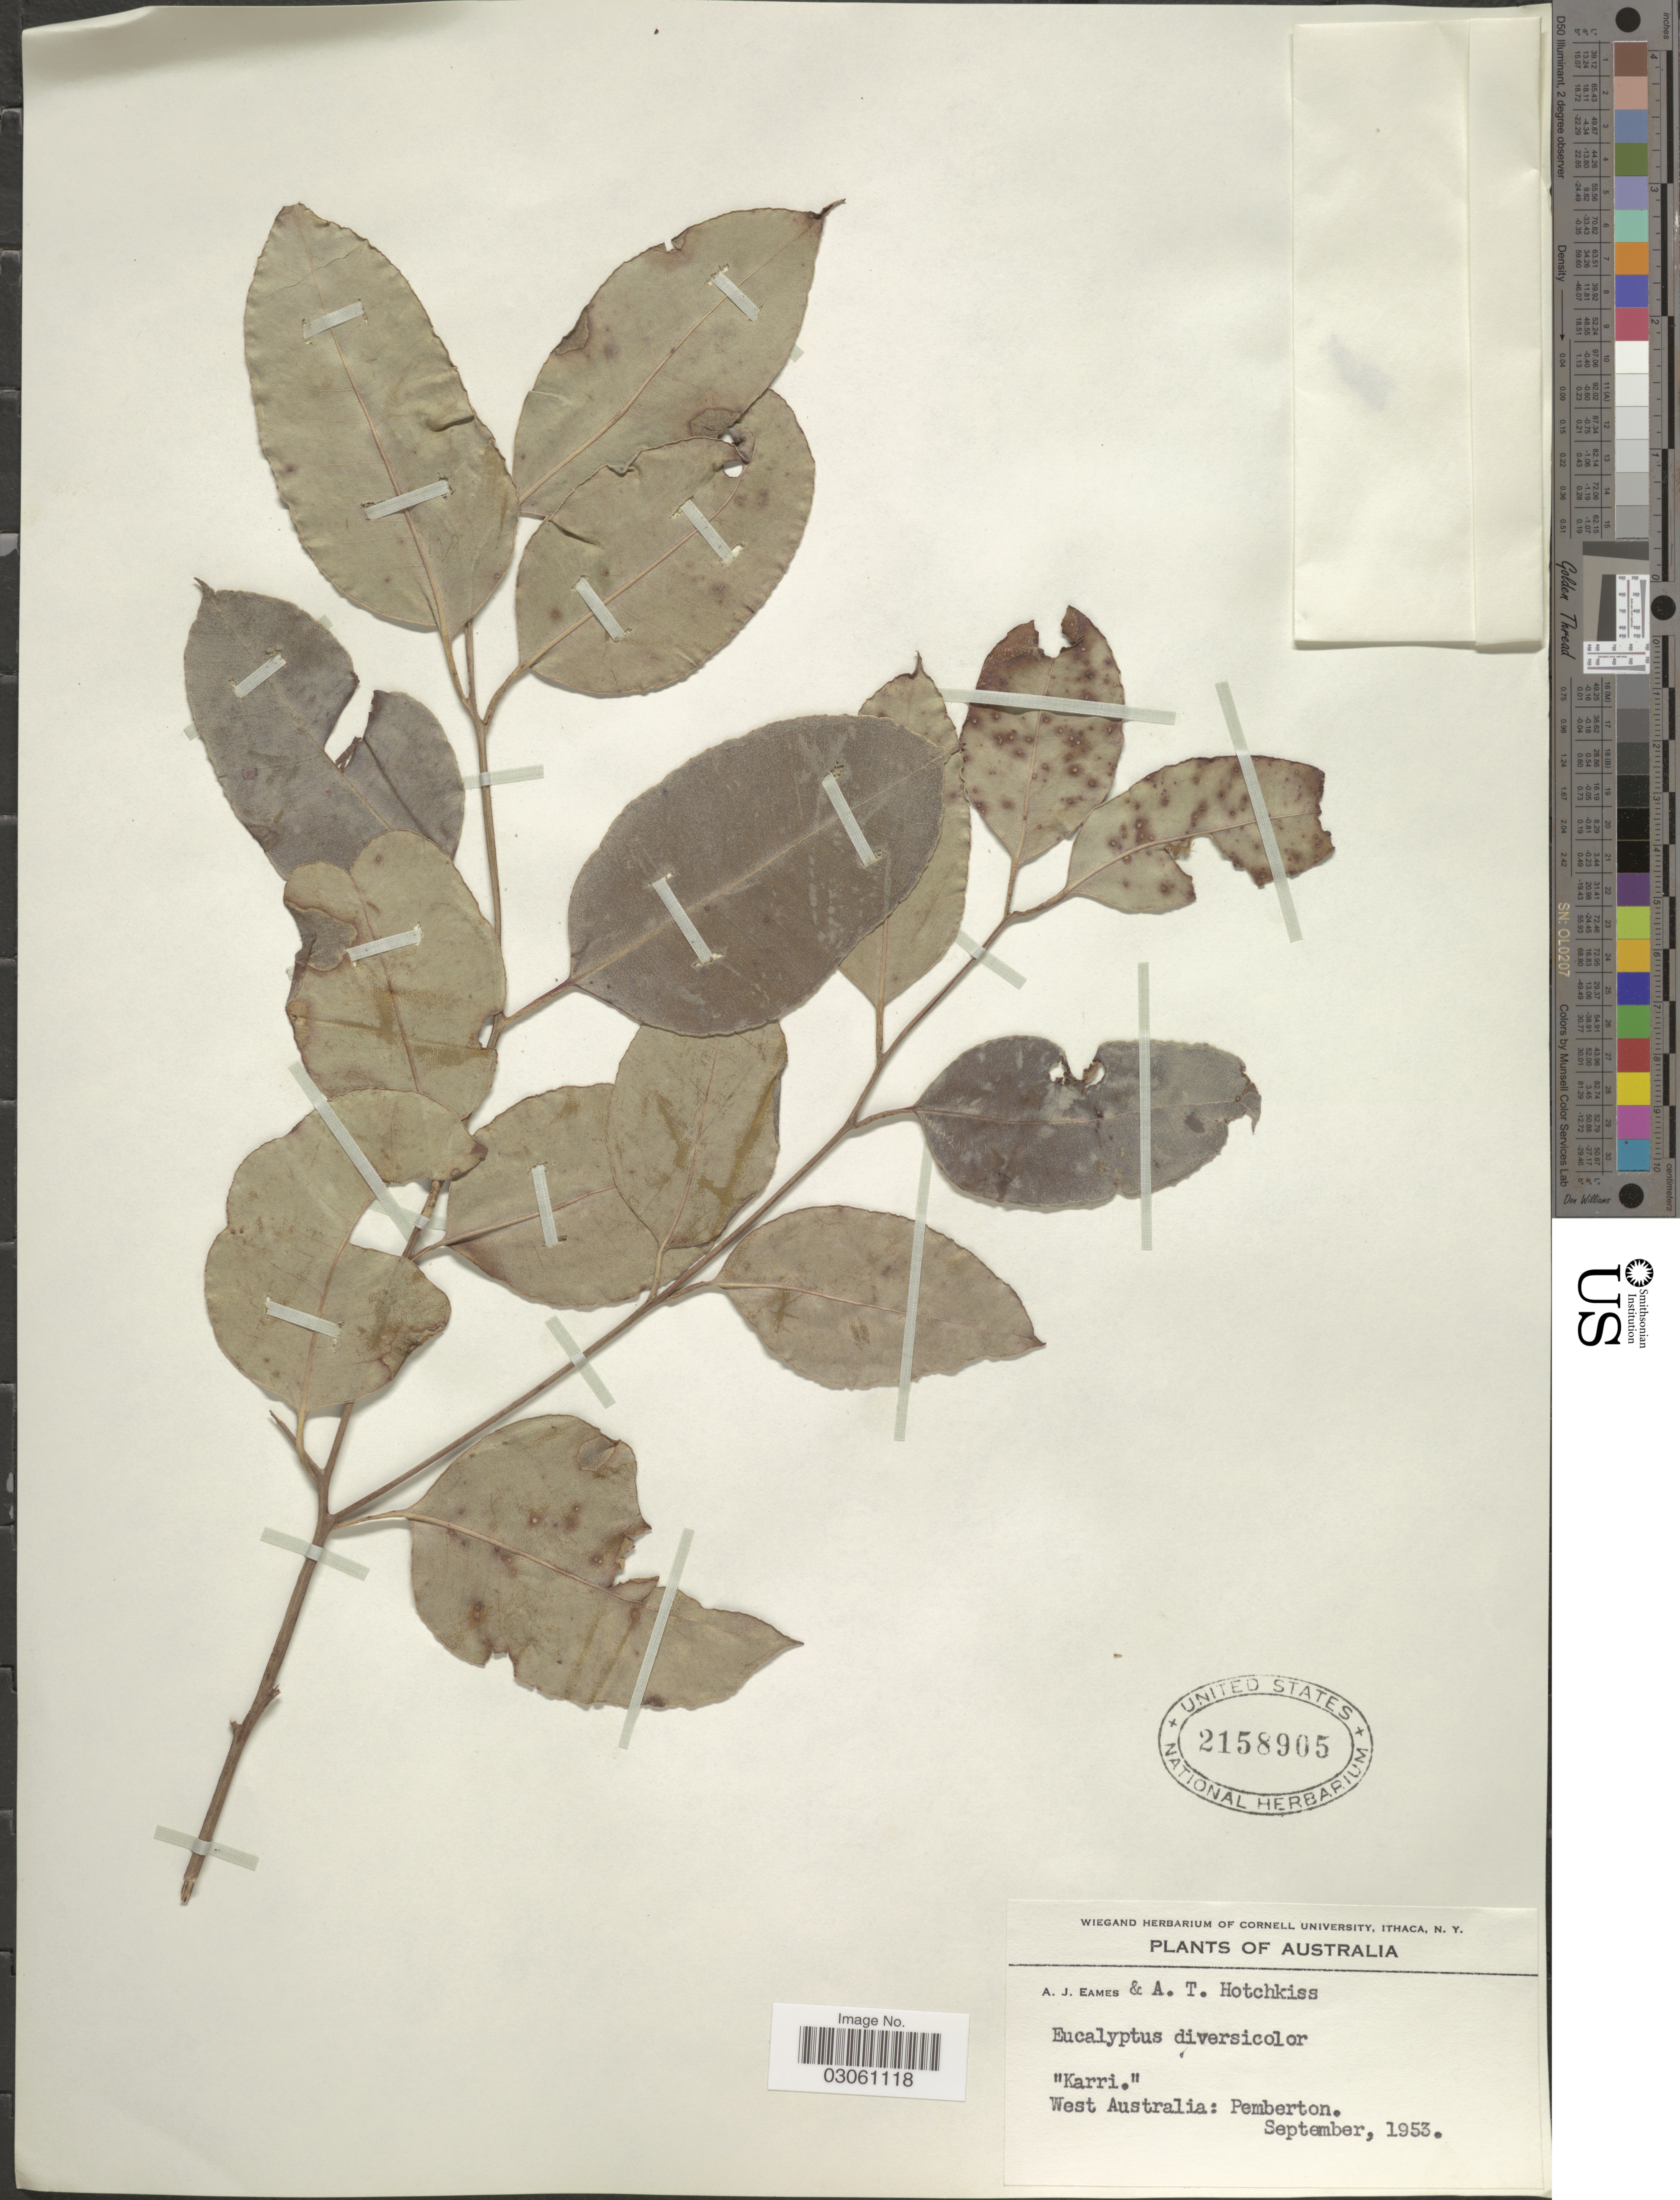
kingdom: Plantae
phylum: Tracheophyta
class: Magnoliopsida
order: Myrtales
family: Myrtaceae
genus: Eucalyptus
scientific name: Eucalyptus diversicolor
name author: F. Muell.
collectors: A. J. Eames & A. Hotchkiss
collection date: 1953-09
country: Australia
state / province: Western Australia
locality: West Australia: Pemberton.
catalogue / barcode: US 2158905